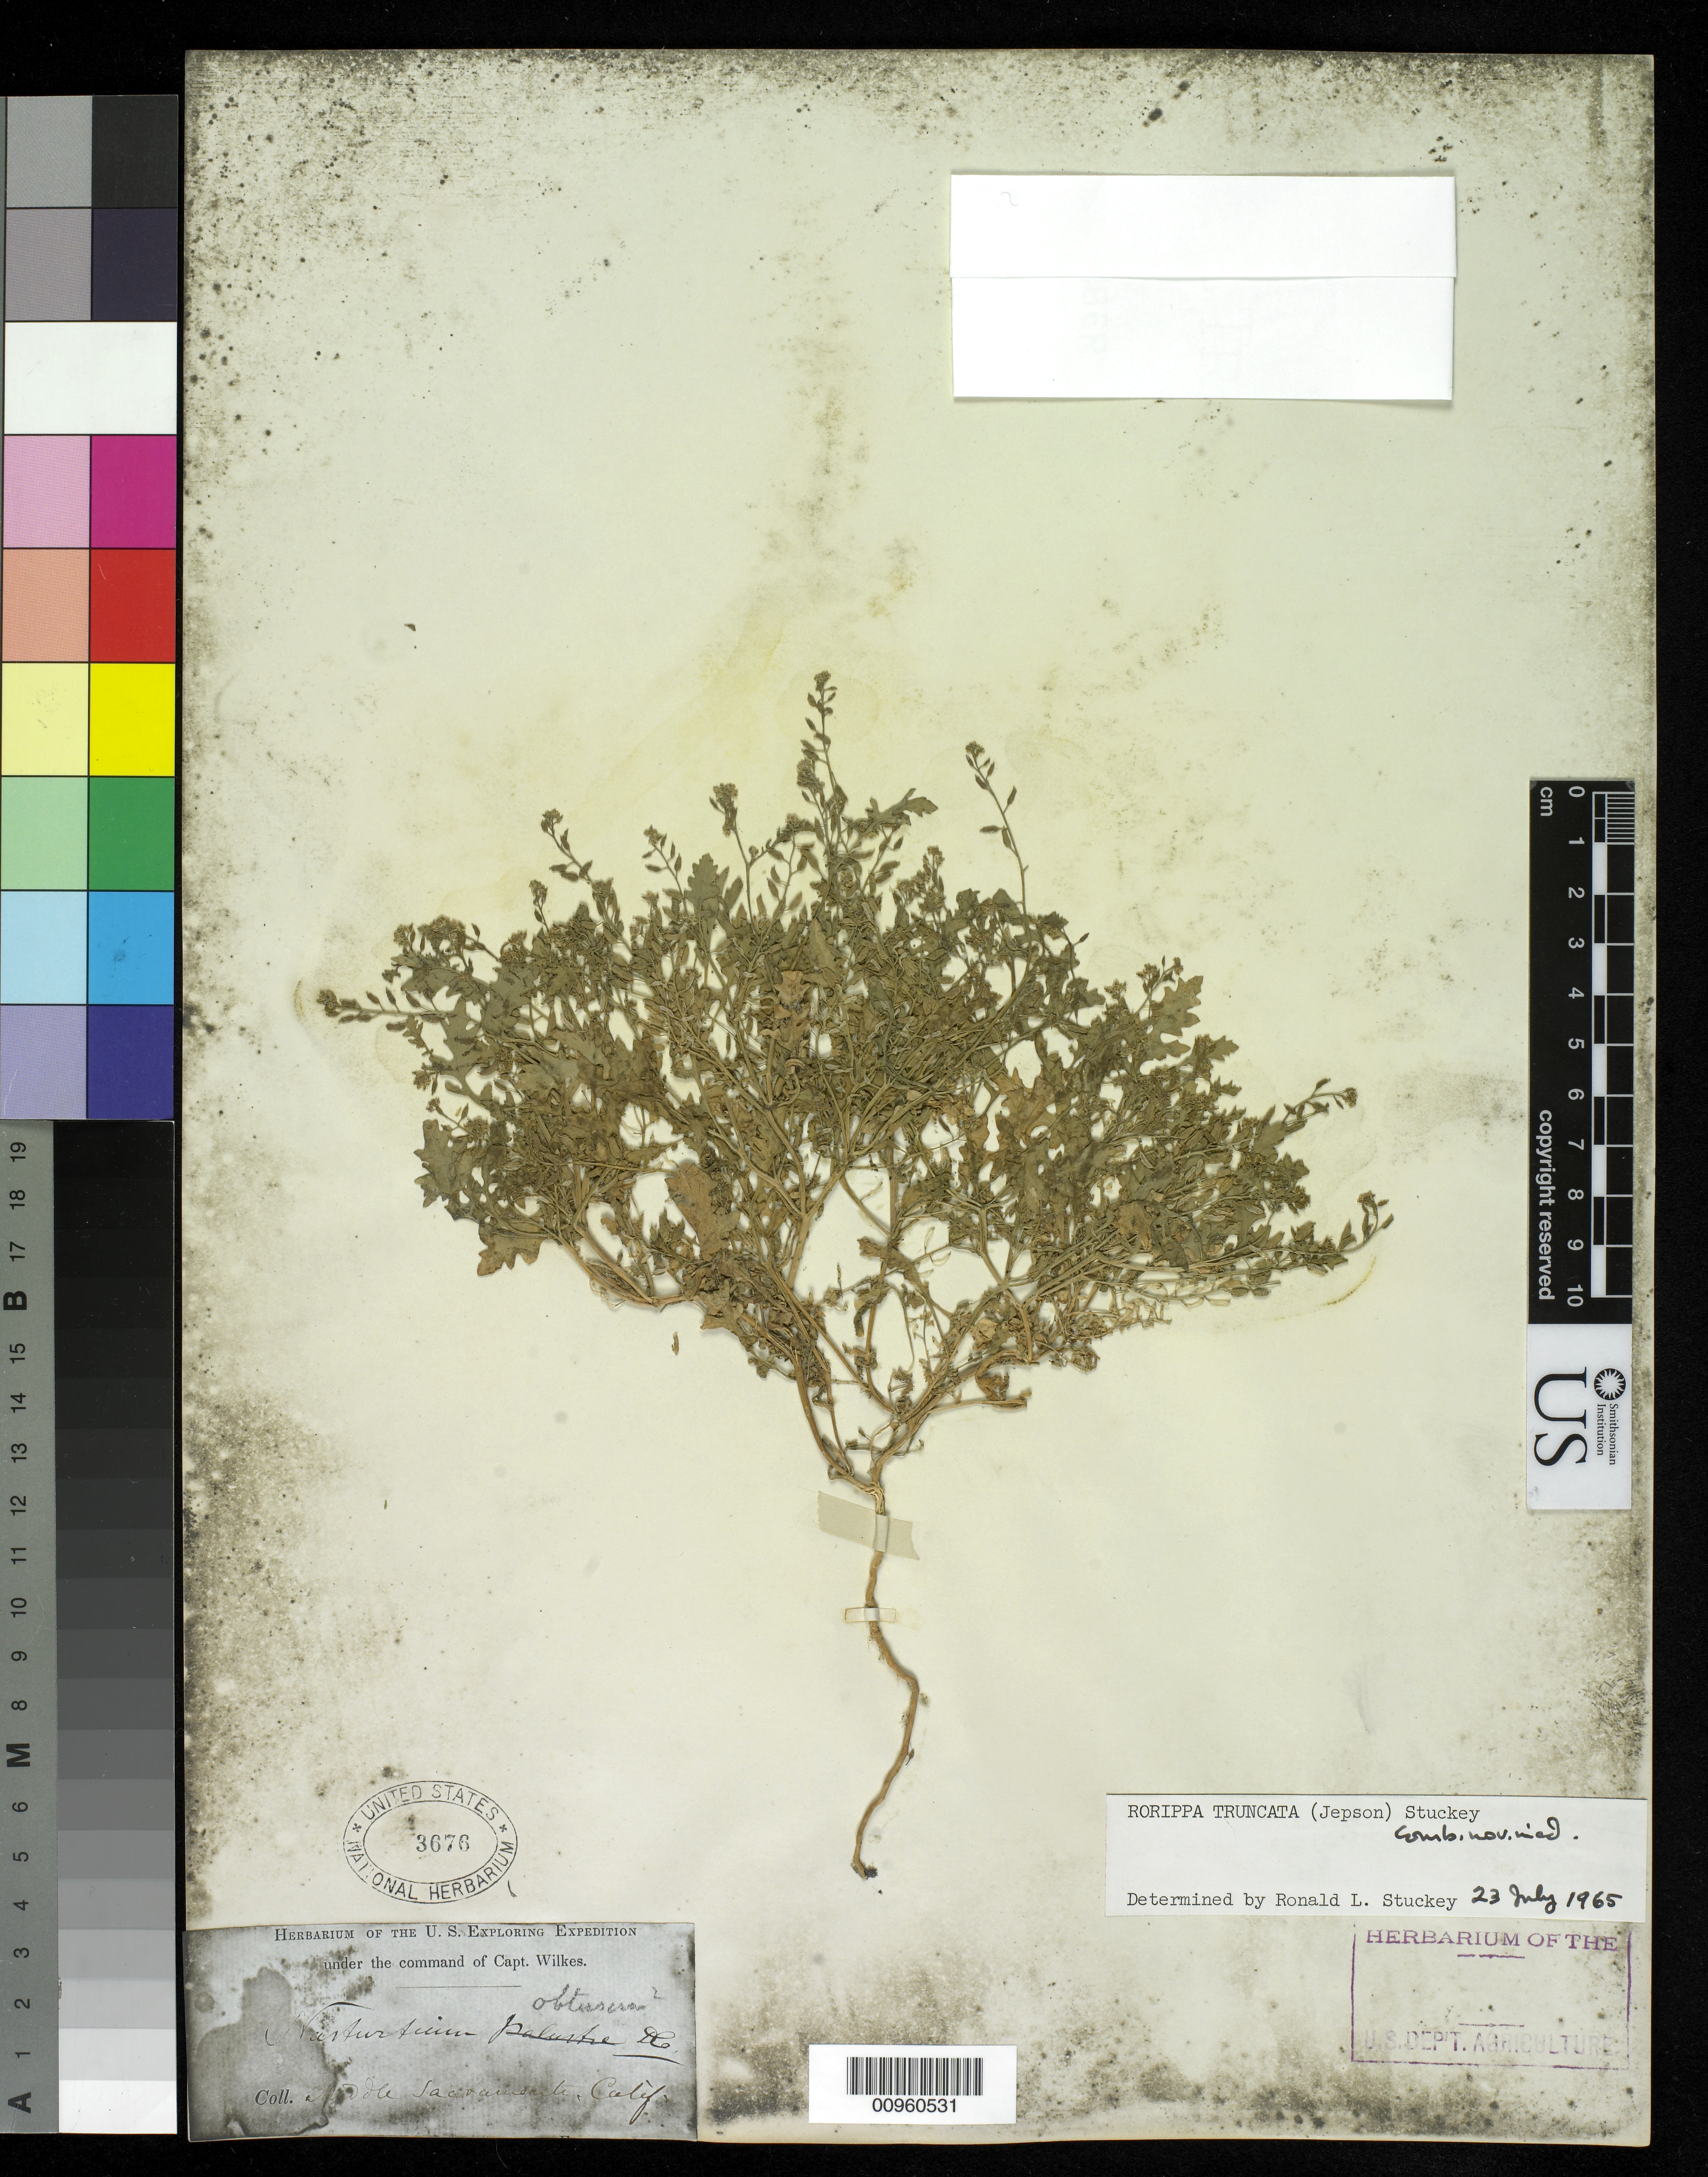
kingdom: Plantae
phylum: Tracheophyta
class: Magnoliopsida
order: Brassicales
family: Brassicaceae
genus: Rorippa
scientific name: Rorippa truncata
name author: (Jeps.) Stuckey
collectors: Wilkes Explor. Exped.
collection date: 1838/1842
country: United States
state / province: California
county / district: Sacramento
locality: Middle Sacramento Calif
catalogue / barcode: US 3676